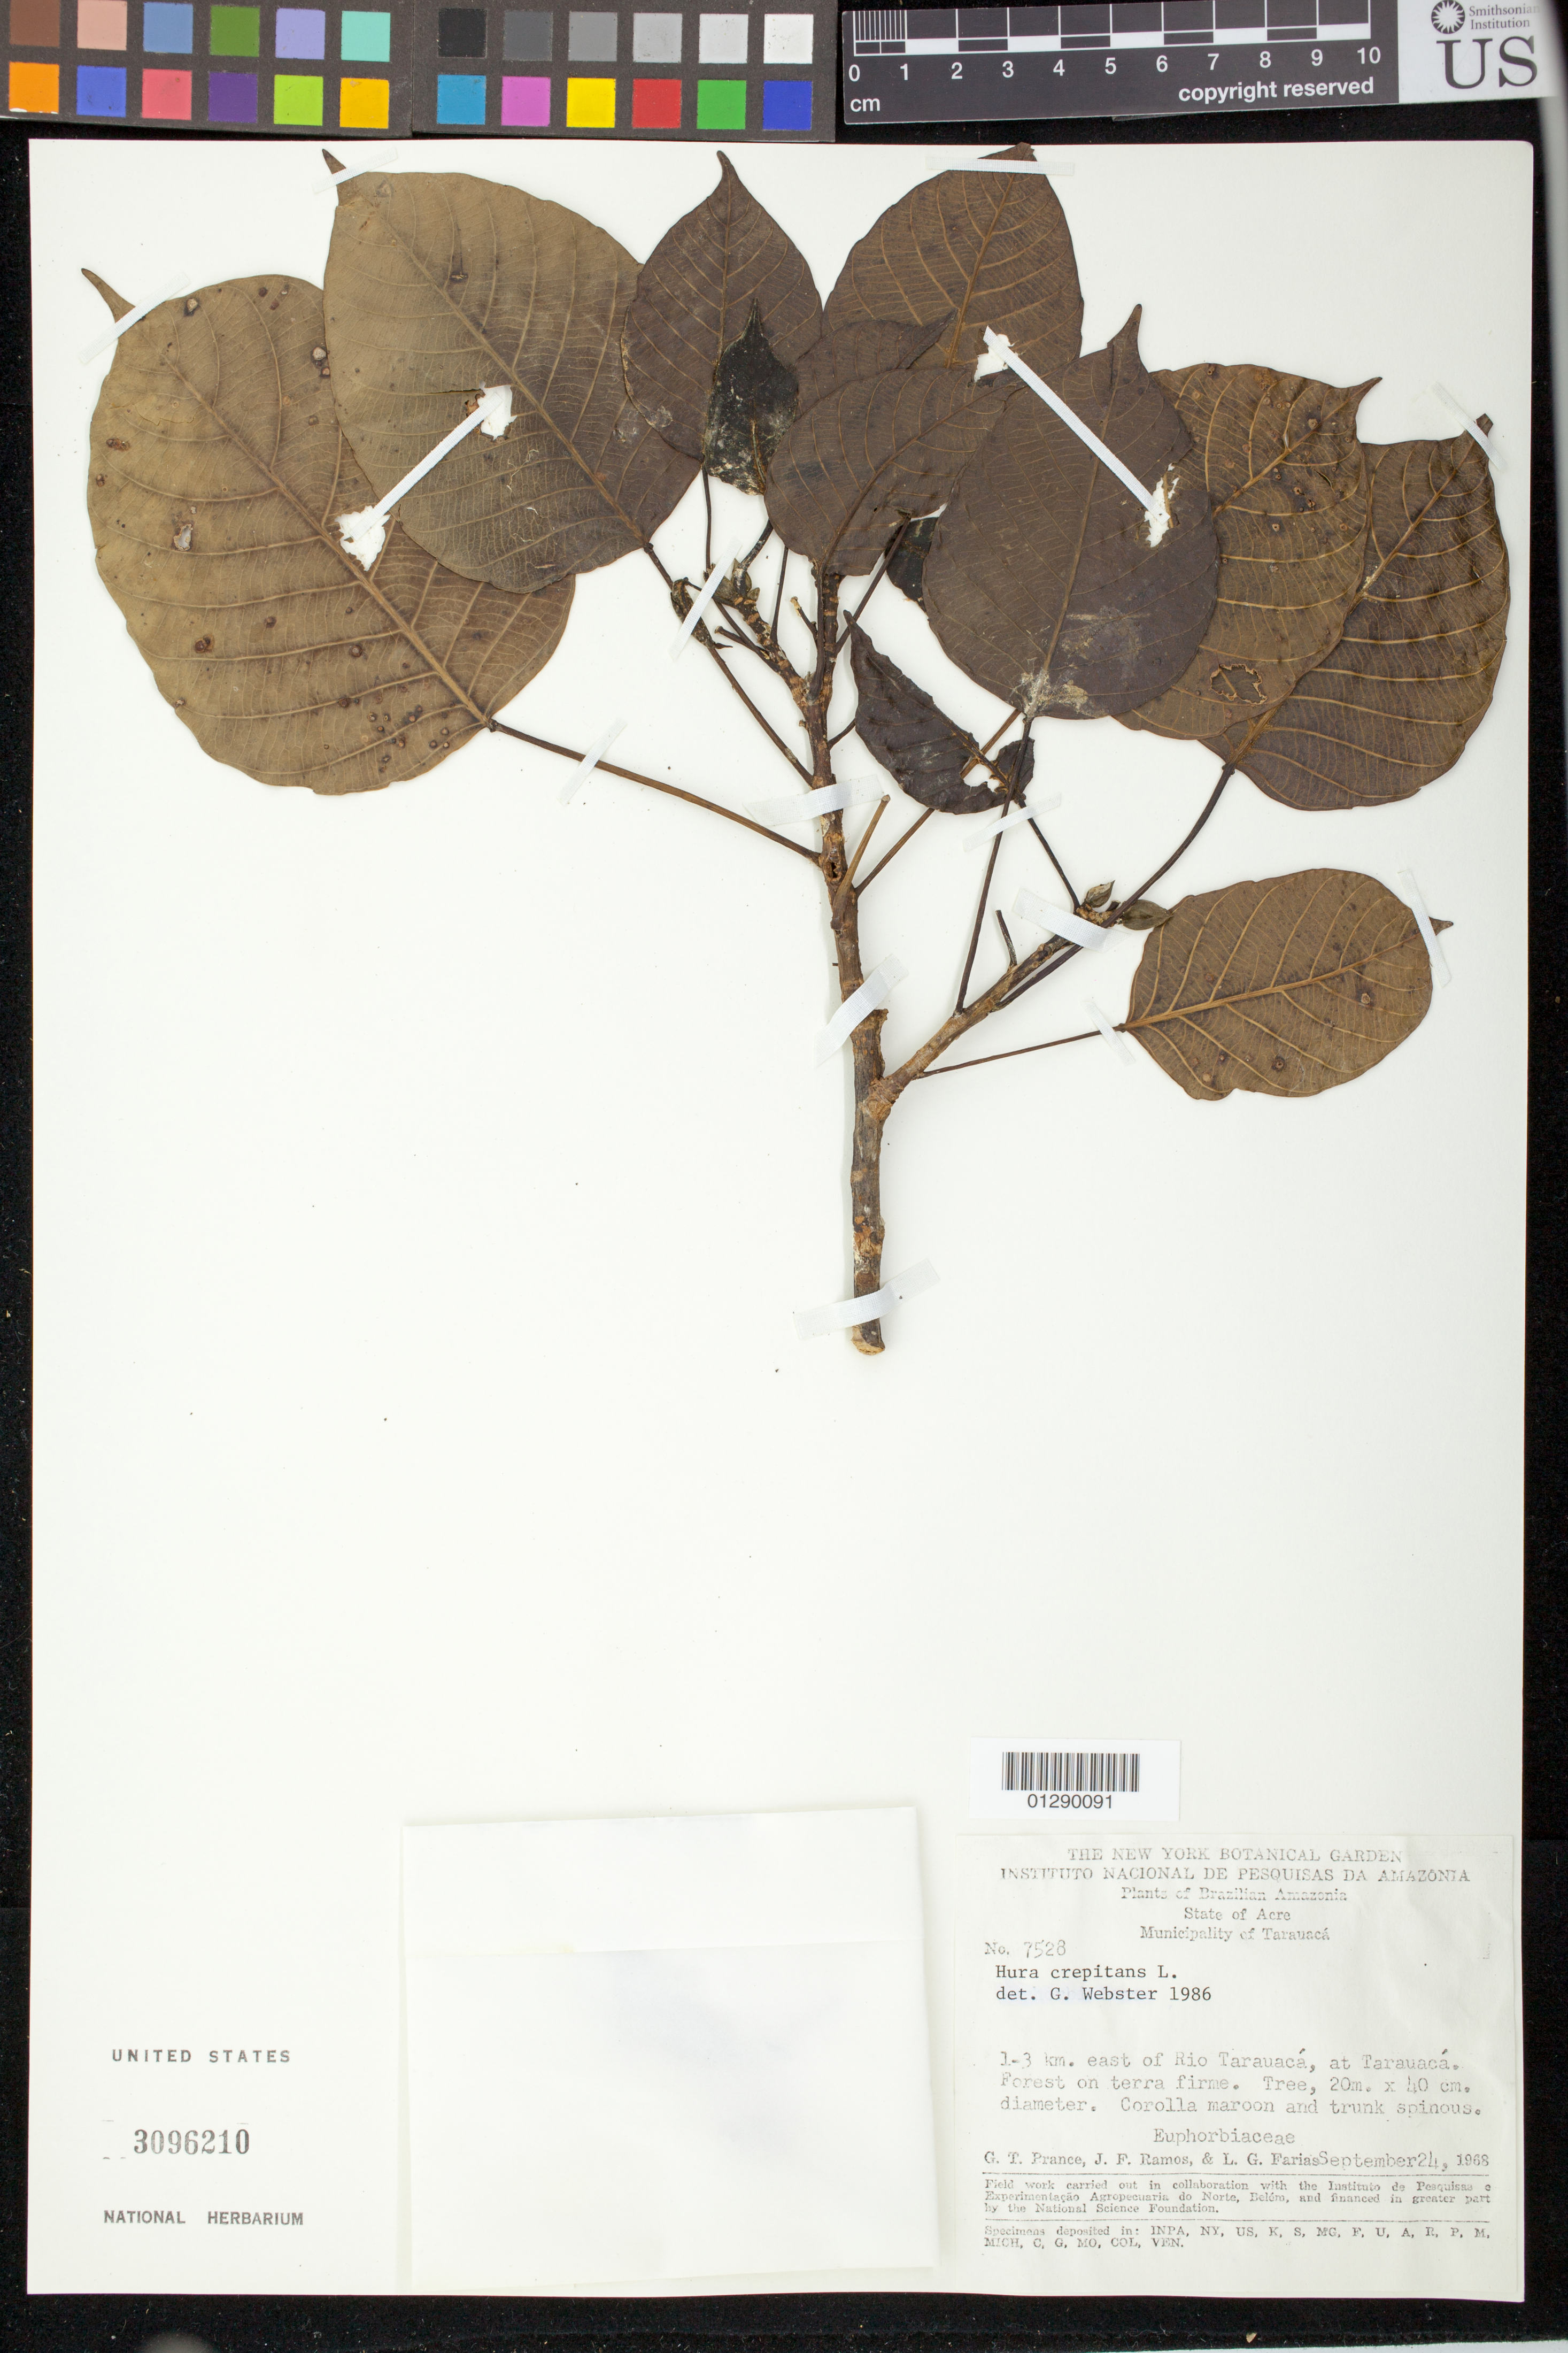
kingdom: Plantae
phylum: Tracheophyta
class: Magnoliopsida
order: Malpighiales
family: Euphorbiaceae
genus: Hura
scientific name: Hura crepitans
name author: L.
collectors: G. T. Prance, J. F. Ramos & L. G. Farias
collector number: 7528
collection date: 1968-09-24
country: Brazil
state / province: Acre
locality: Municipality of Tarauaca. 1-3 km. east of Rio Tarauaca, at Tarauaca.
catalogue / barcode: US 3096210